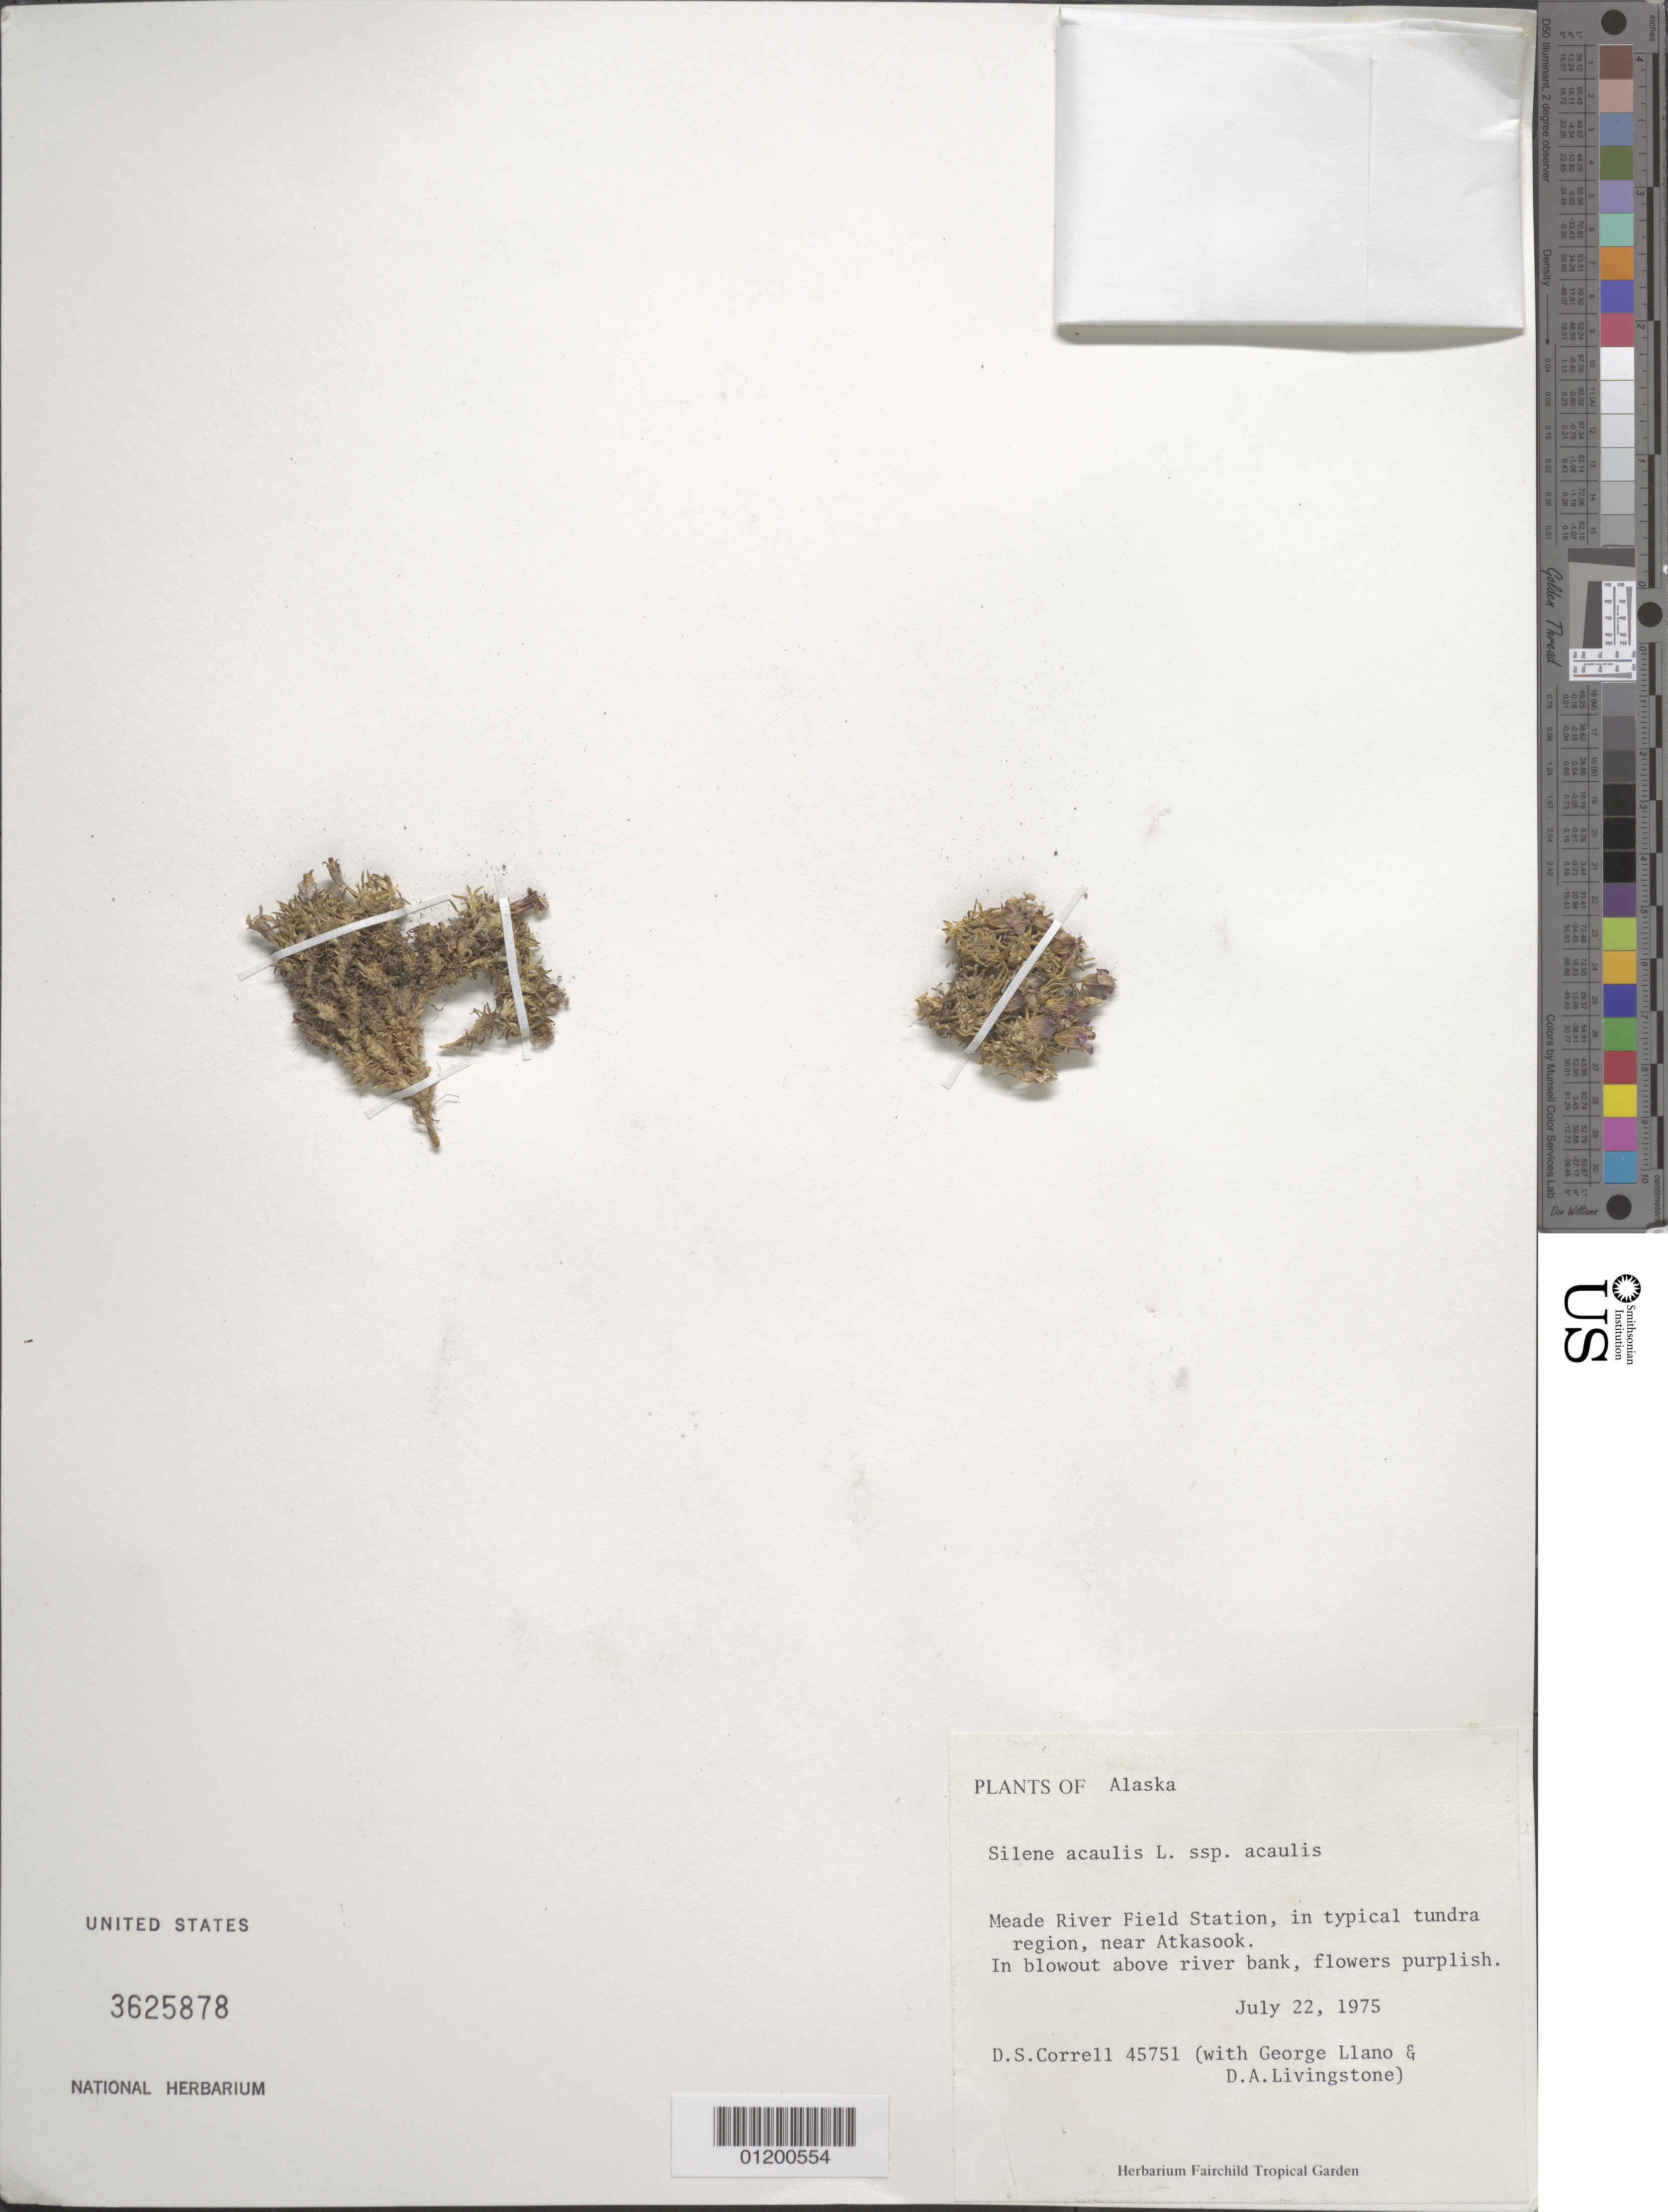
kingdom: Plantae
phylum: Tracheophyta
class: Magnoliopsida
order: Caryophyllales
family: Caryophyllaceae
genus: Silene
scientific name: Silene acaulis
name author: (L.) Jacq.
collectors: D. S. Correll, G. Llano & D. Livingstone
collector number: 45751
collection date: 1975-07-22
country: United States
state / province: Alaska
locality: Meade River Field Station, near Atkasook.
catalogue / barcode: US 3625878